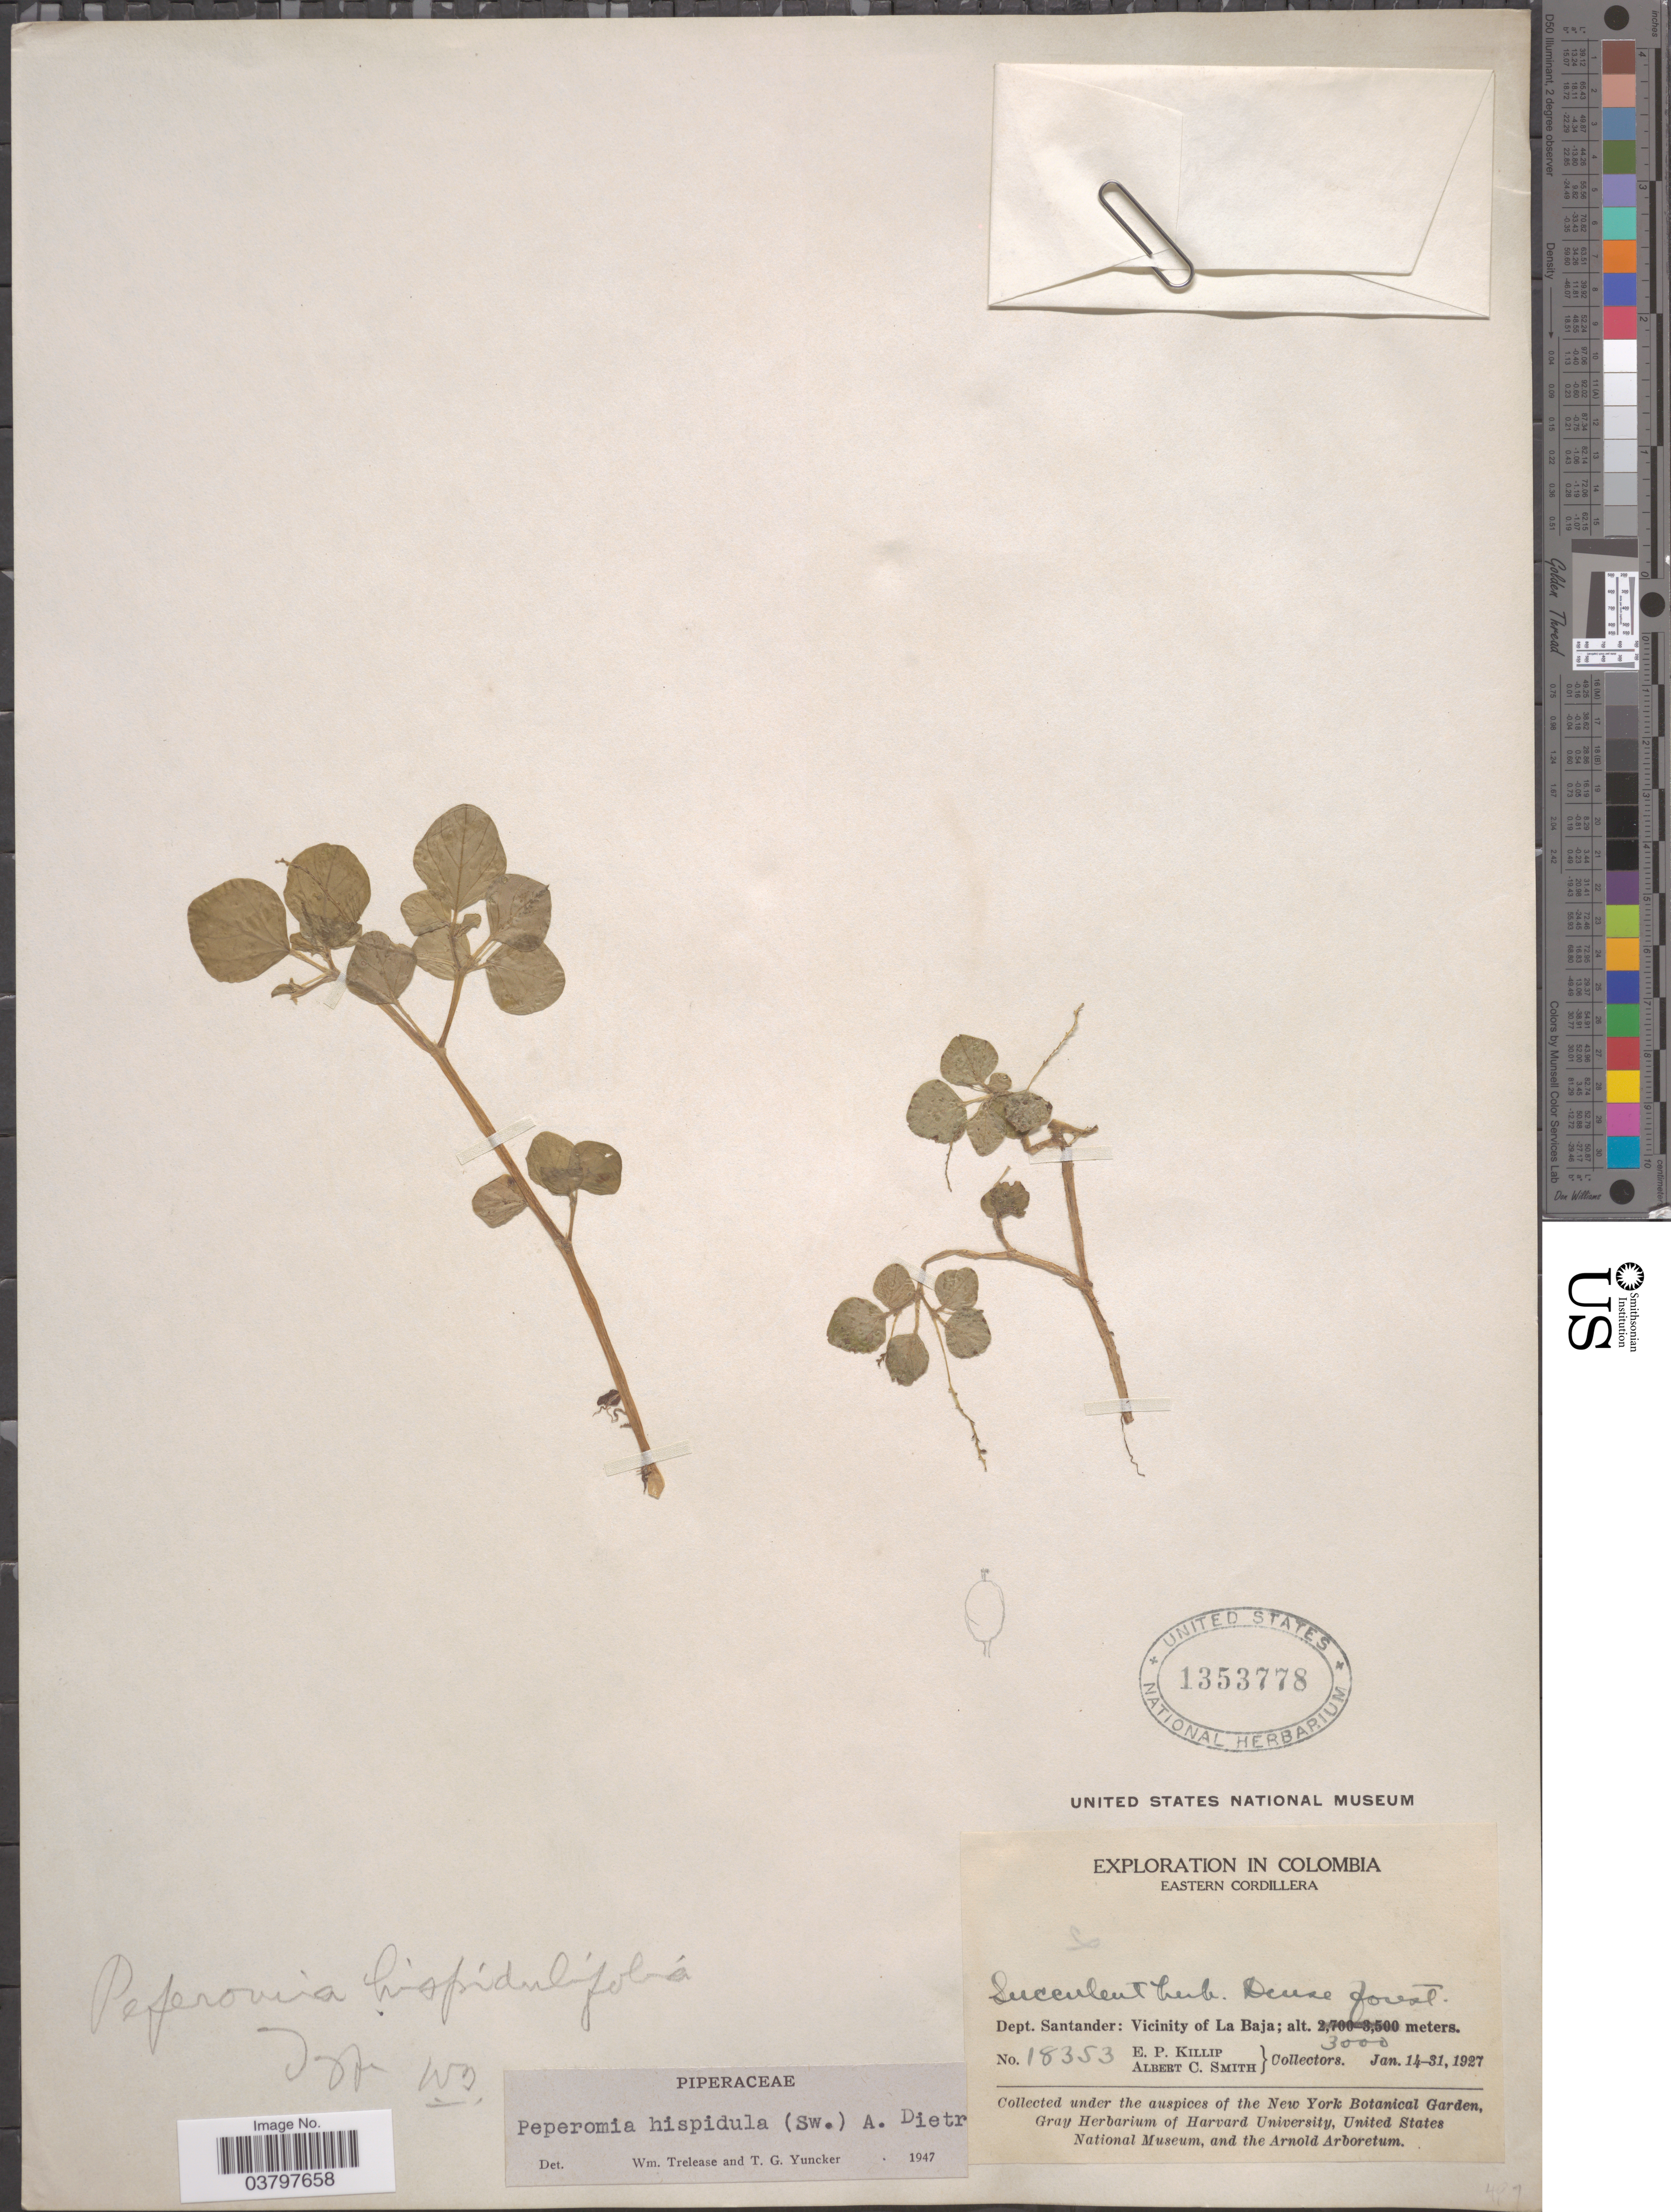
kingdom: Plantae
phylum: Tracheophyta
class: Magnoliopsida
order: Piperales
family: Piperaceae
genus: Peperomia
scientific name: Peperomia hispidula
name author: (Sw.) A. Dietr.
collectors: E. P. Killip & A. C. Smith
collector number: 18353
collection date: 1927-01-14/1927-01-31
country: Colombia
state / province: Santander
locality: Eastern Cordillera. Dept. Santander: Vicinity of La Baja.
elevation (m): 3000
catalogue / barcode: US 1353778